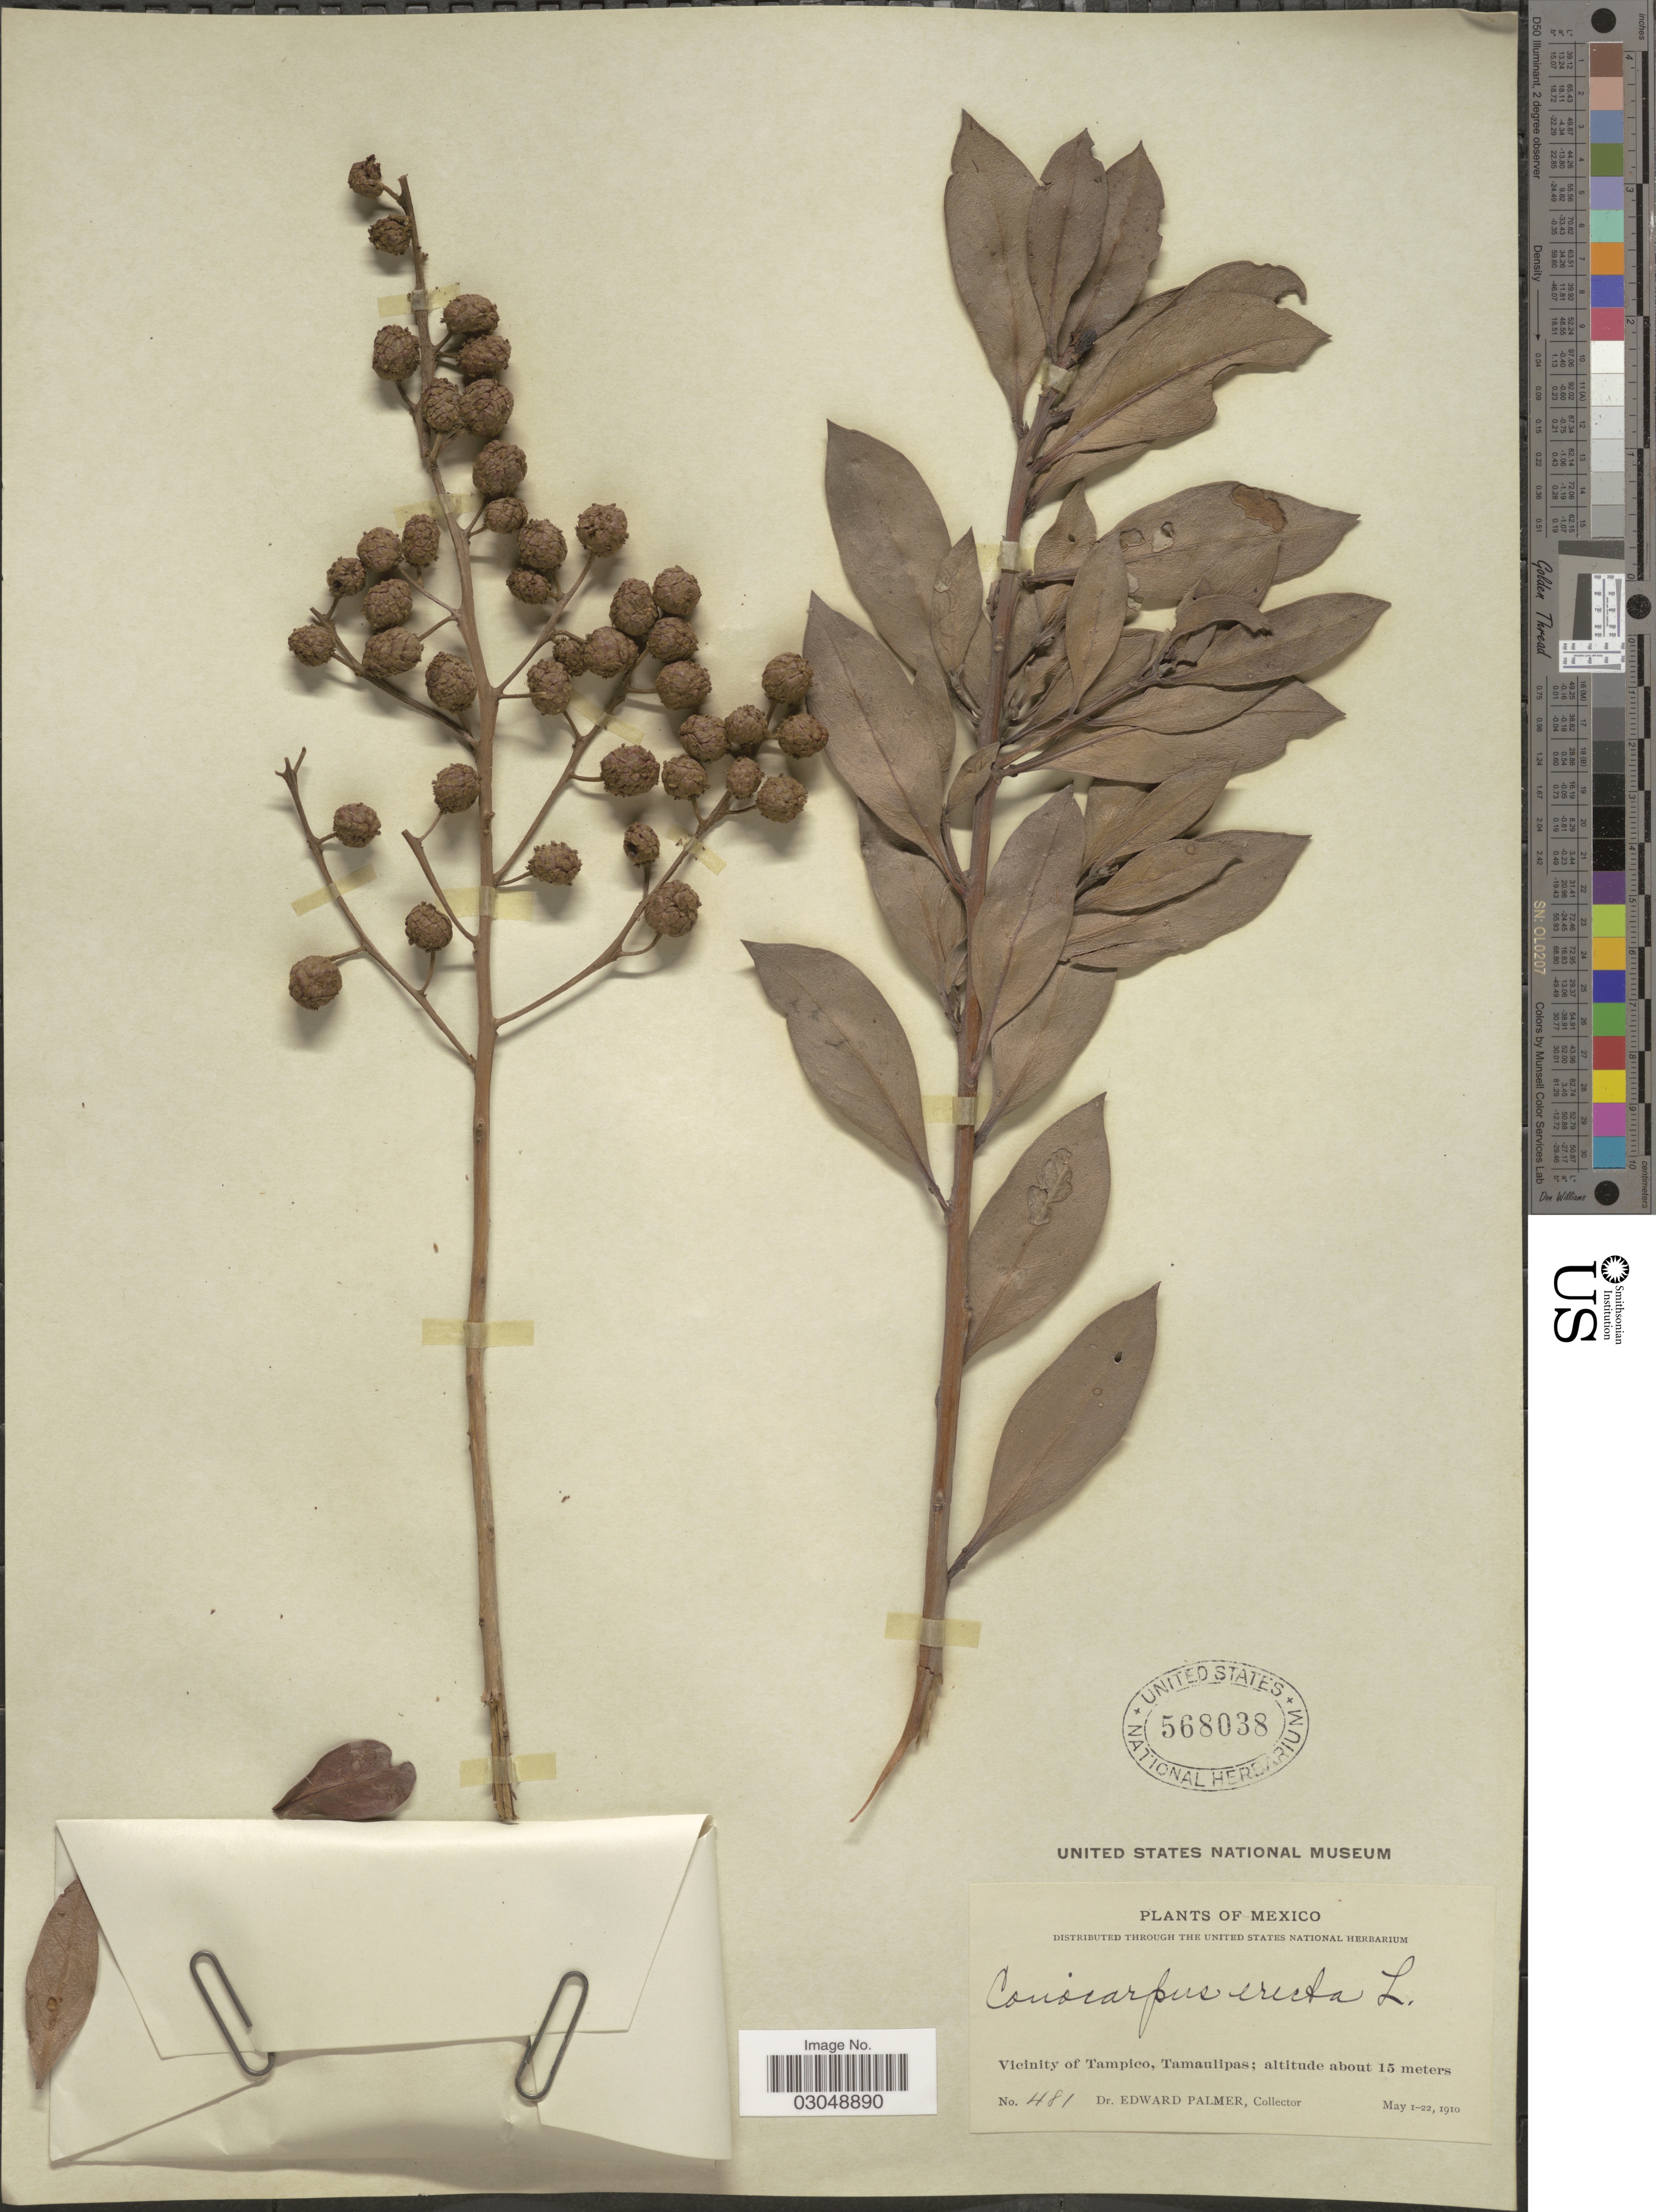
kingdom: Plantae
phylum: Tracheophyta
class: Magnoliopsida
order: Myrtales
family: Combretaceae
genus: Conocarpus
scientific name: Conocarpus erectus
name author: L.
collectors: E. Palmer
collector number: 481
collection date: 1910-05-01/1910-05-22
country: Mexico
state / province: Tamaulipas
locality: Vicinity of Tampico.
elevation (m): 15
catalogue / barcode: US 568038